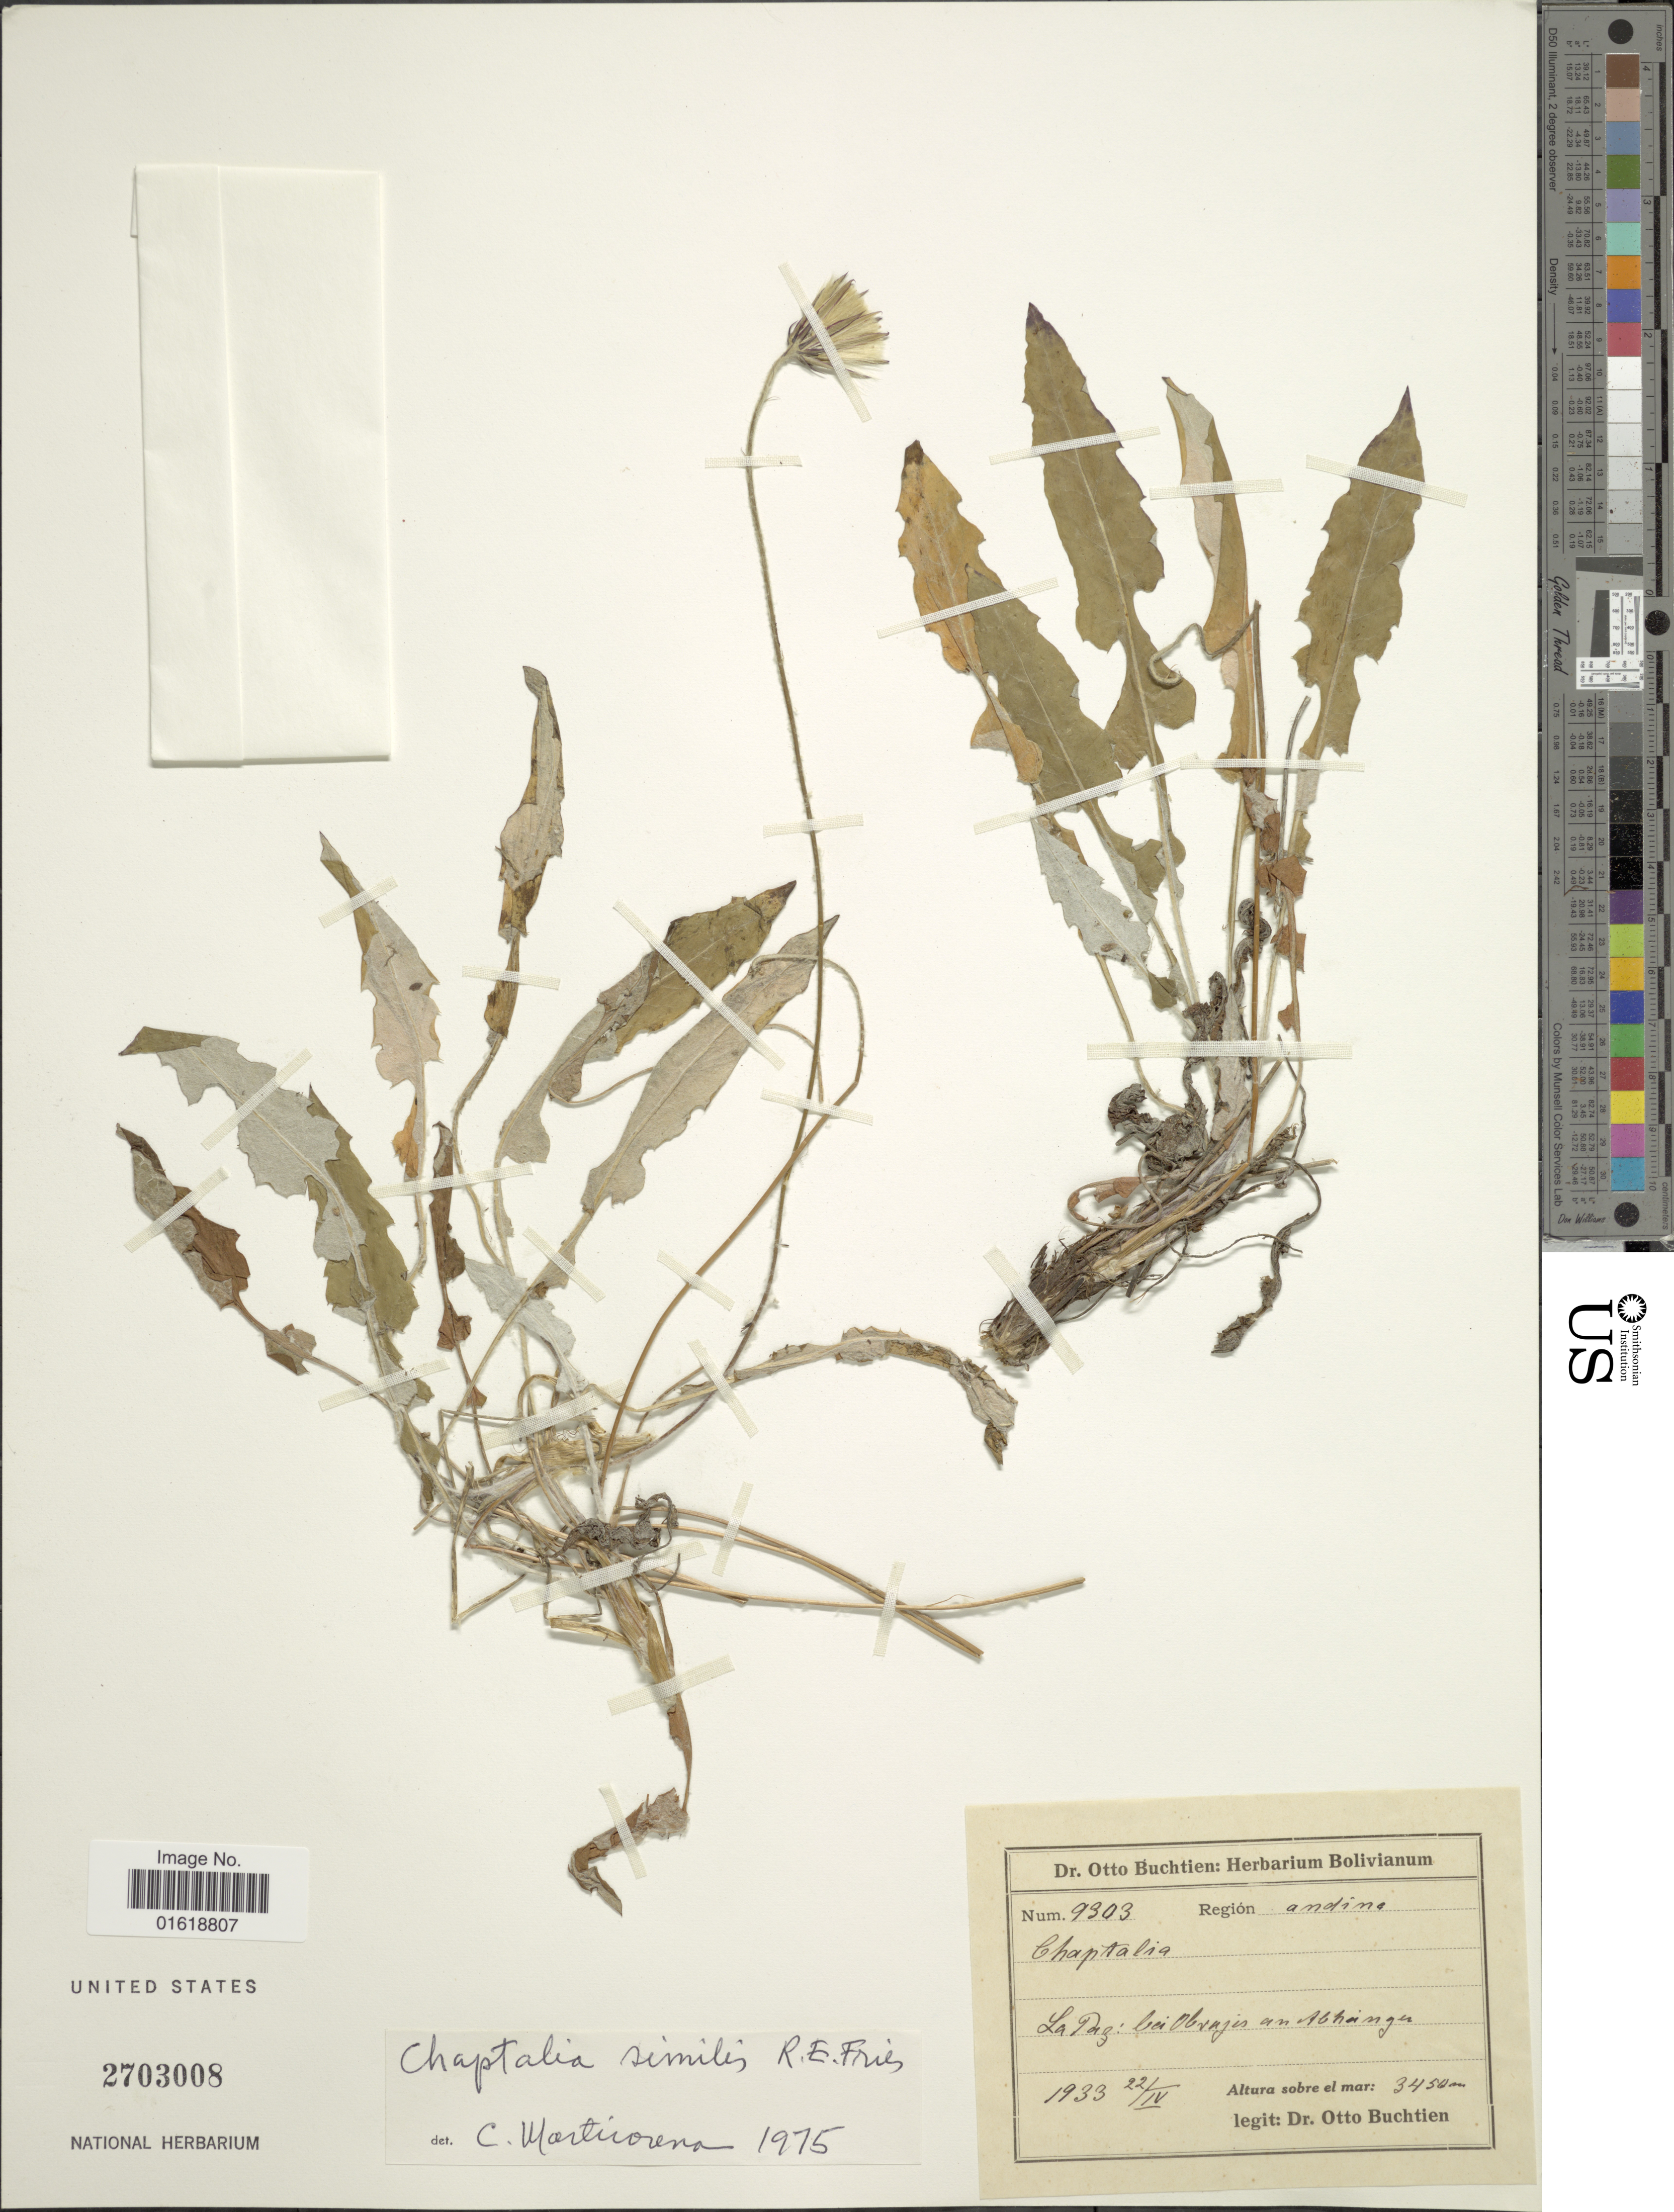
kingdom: Plantae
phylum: Tracheophyta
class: Magnoliopsida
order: Asterales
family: Asteraceae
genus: Chaptalia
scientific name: Chaptalia similis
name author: R.E. Fr.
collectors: O. Buchtien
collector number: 9303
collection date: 1933-04-22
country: Bolivia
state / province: La Paz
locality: Región andina, bei Obrajes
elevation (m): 3450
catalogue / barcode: US 2703008